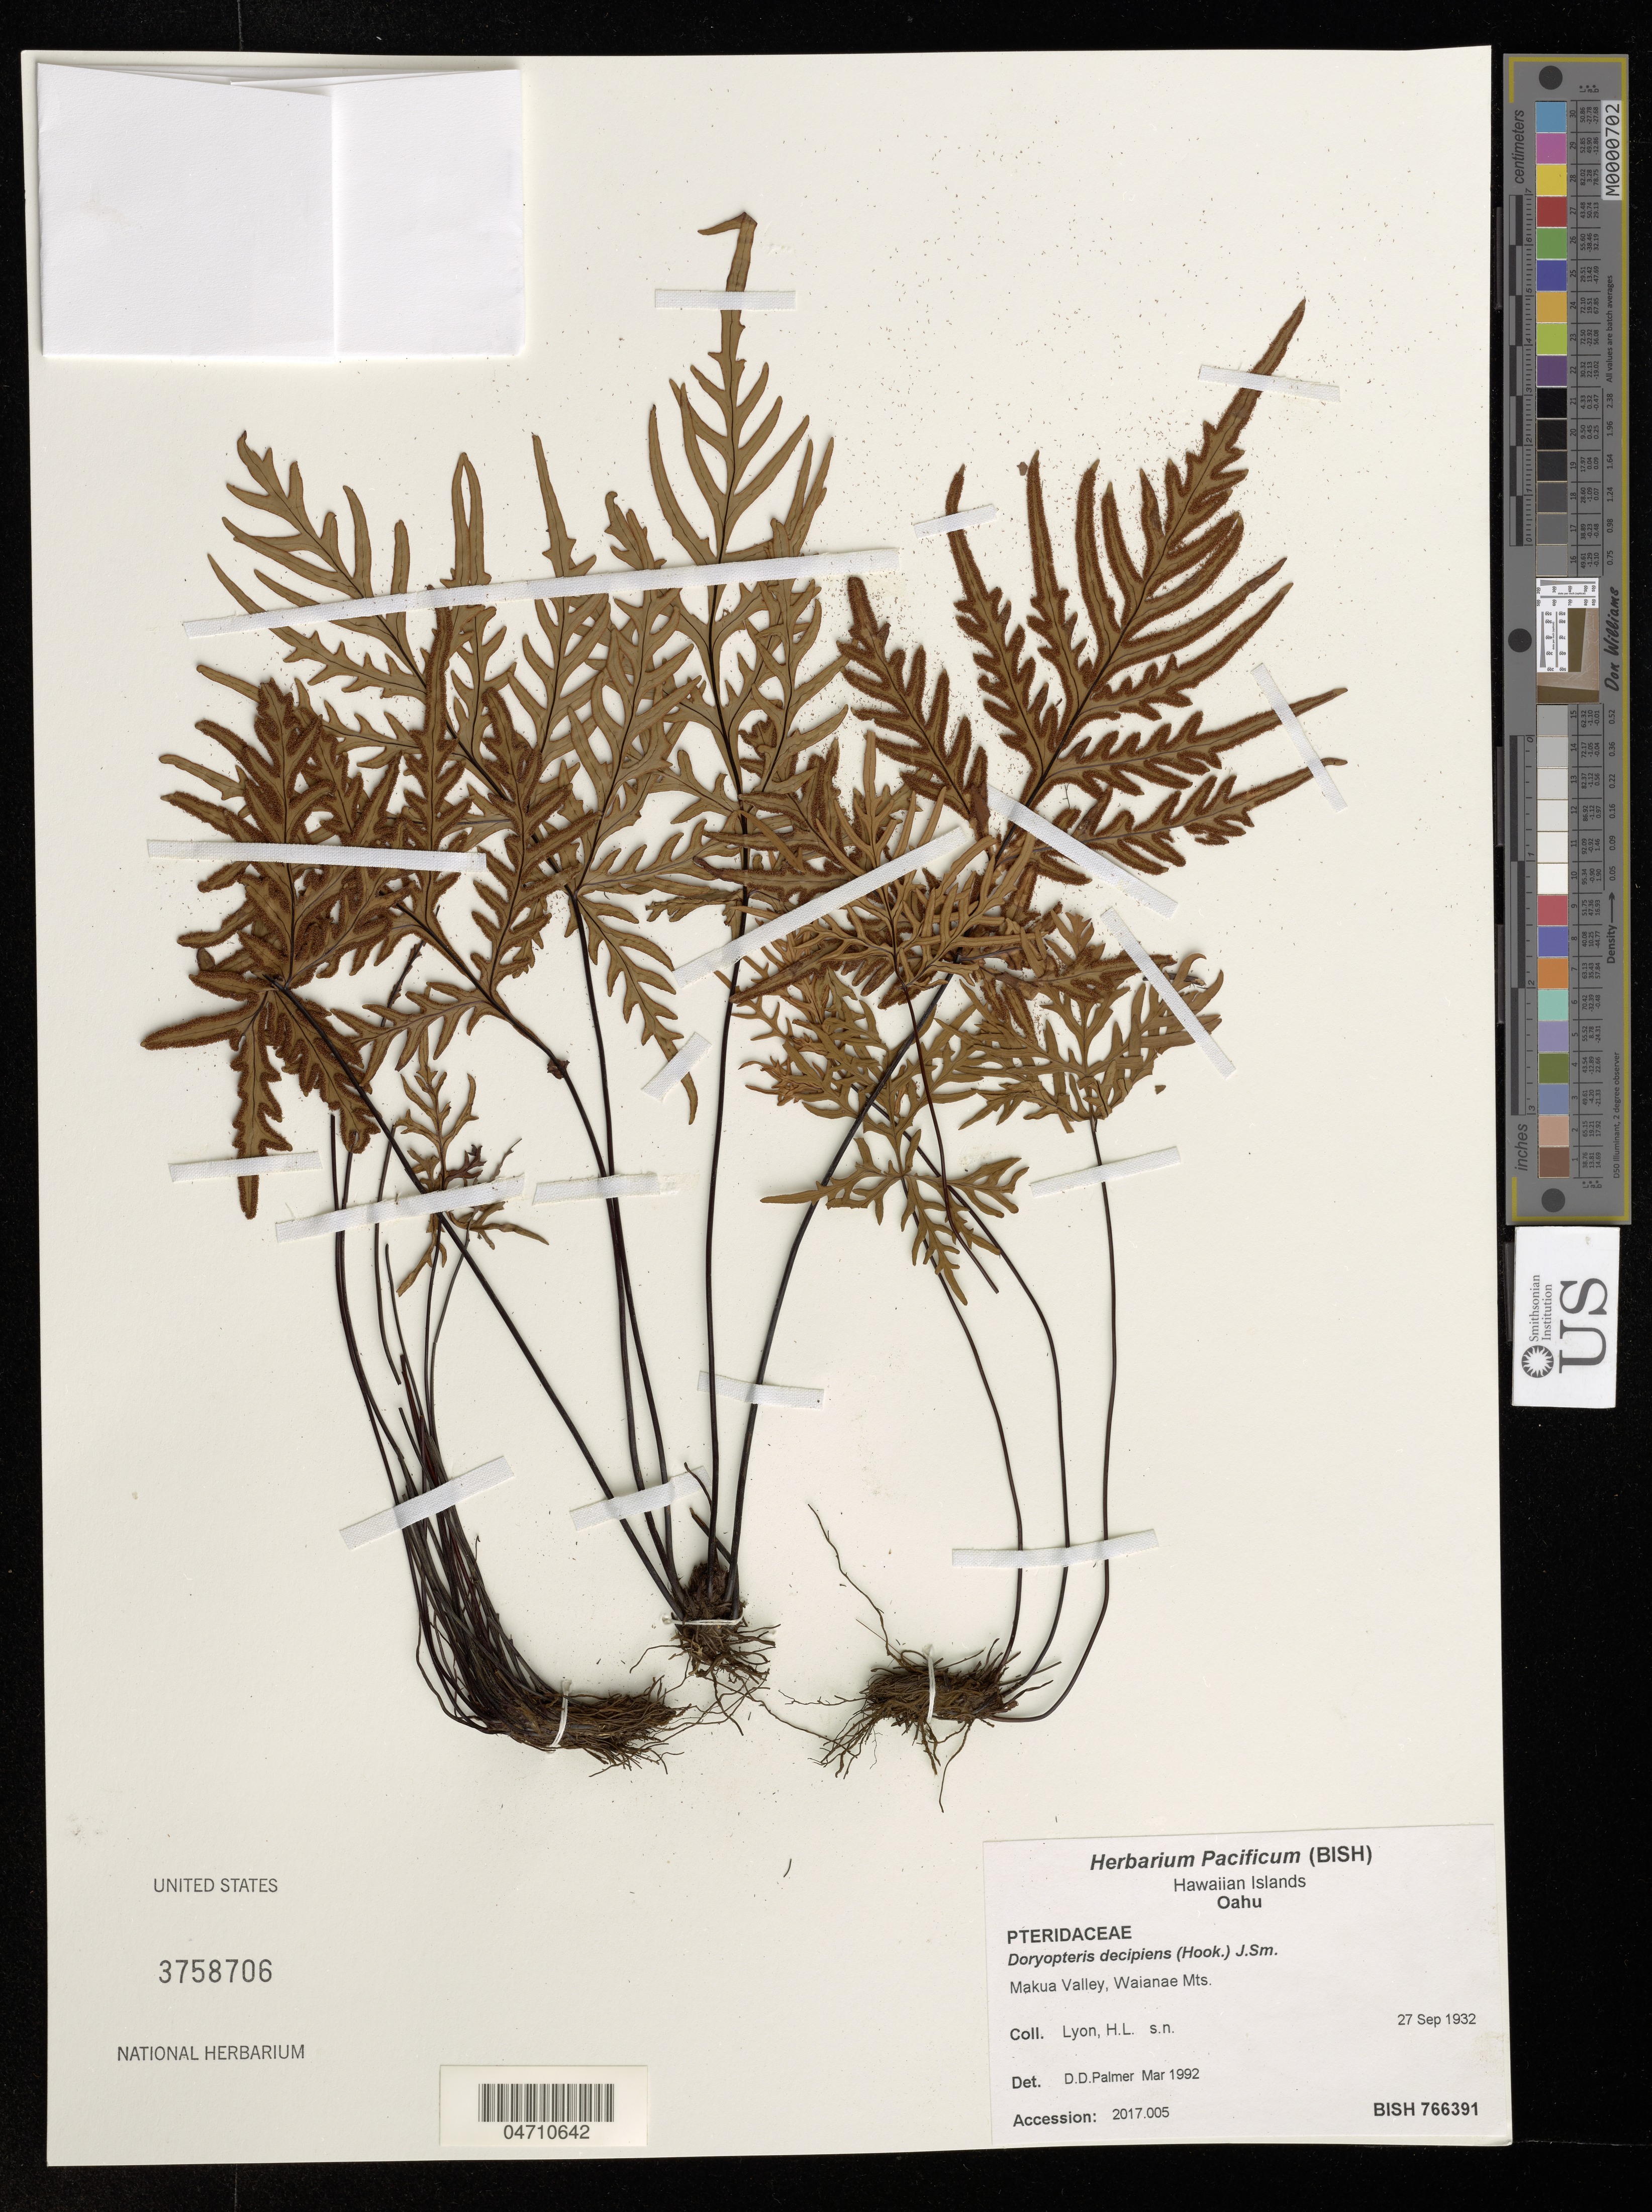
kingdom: Plantae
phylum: Tracheophyta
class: Polypodiopsida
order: Polypodiales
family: Pteridaceae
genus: Doryopteris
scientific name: Doryopteris decipiens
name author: (Hook.) J. Sm.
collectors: H. Lyon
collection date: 1932-09-27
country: United States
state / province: Hawaii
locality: Hawaiian Islands. Oahu. Makua Valley, Waianae Mts.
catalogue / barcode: US 3758706